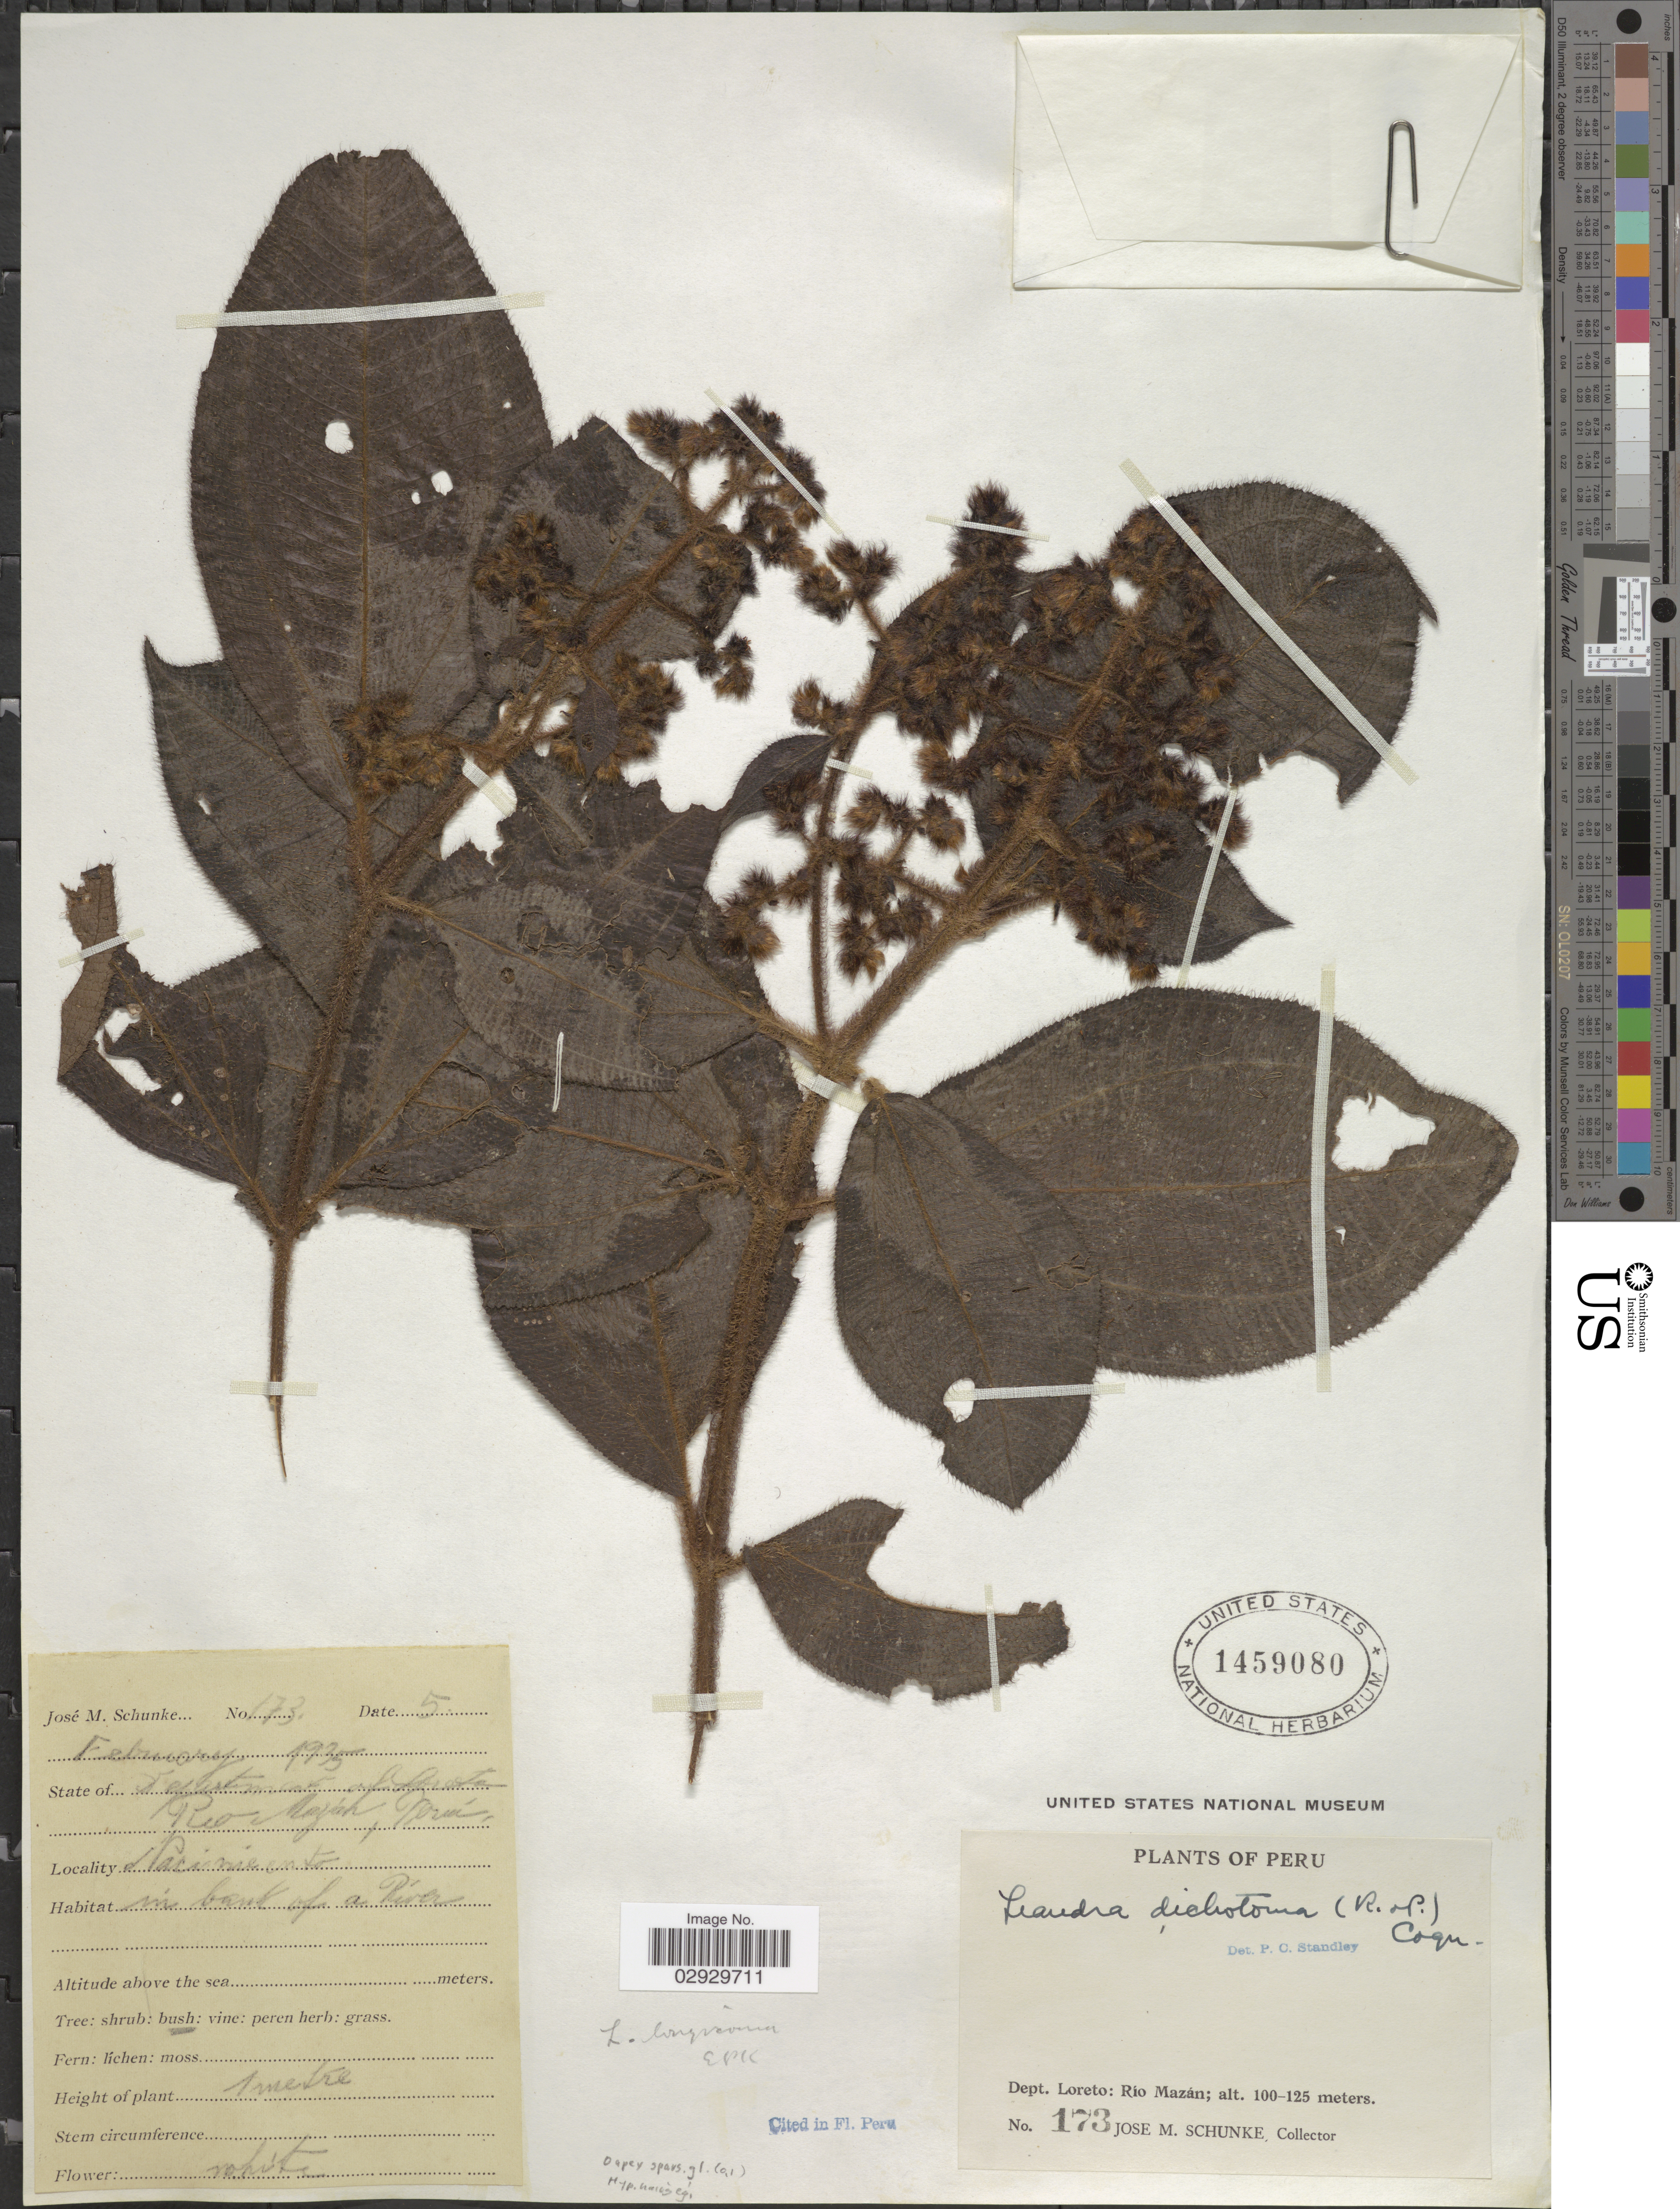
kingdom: Plantae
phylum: Tracheophyta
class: Magnoliopsida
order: Myrtales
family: Melastomataceae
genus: Leandra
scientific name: Leandra longicoma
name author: Cogn.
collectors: J. M. Schunke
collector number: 173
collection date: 1935-02-05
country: Peru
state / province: Loreto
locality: Dept. Loreto: Rio Mazán.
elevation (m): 100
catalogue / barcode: US 1459080